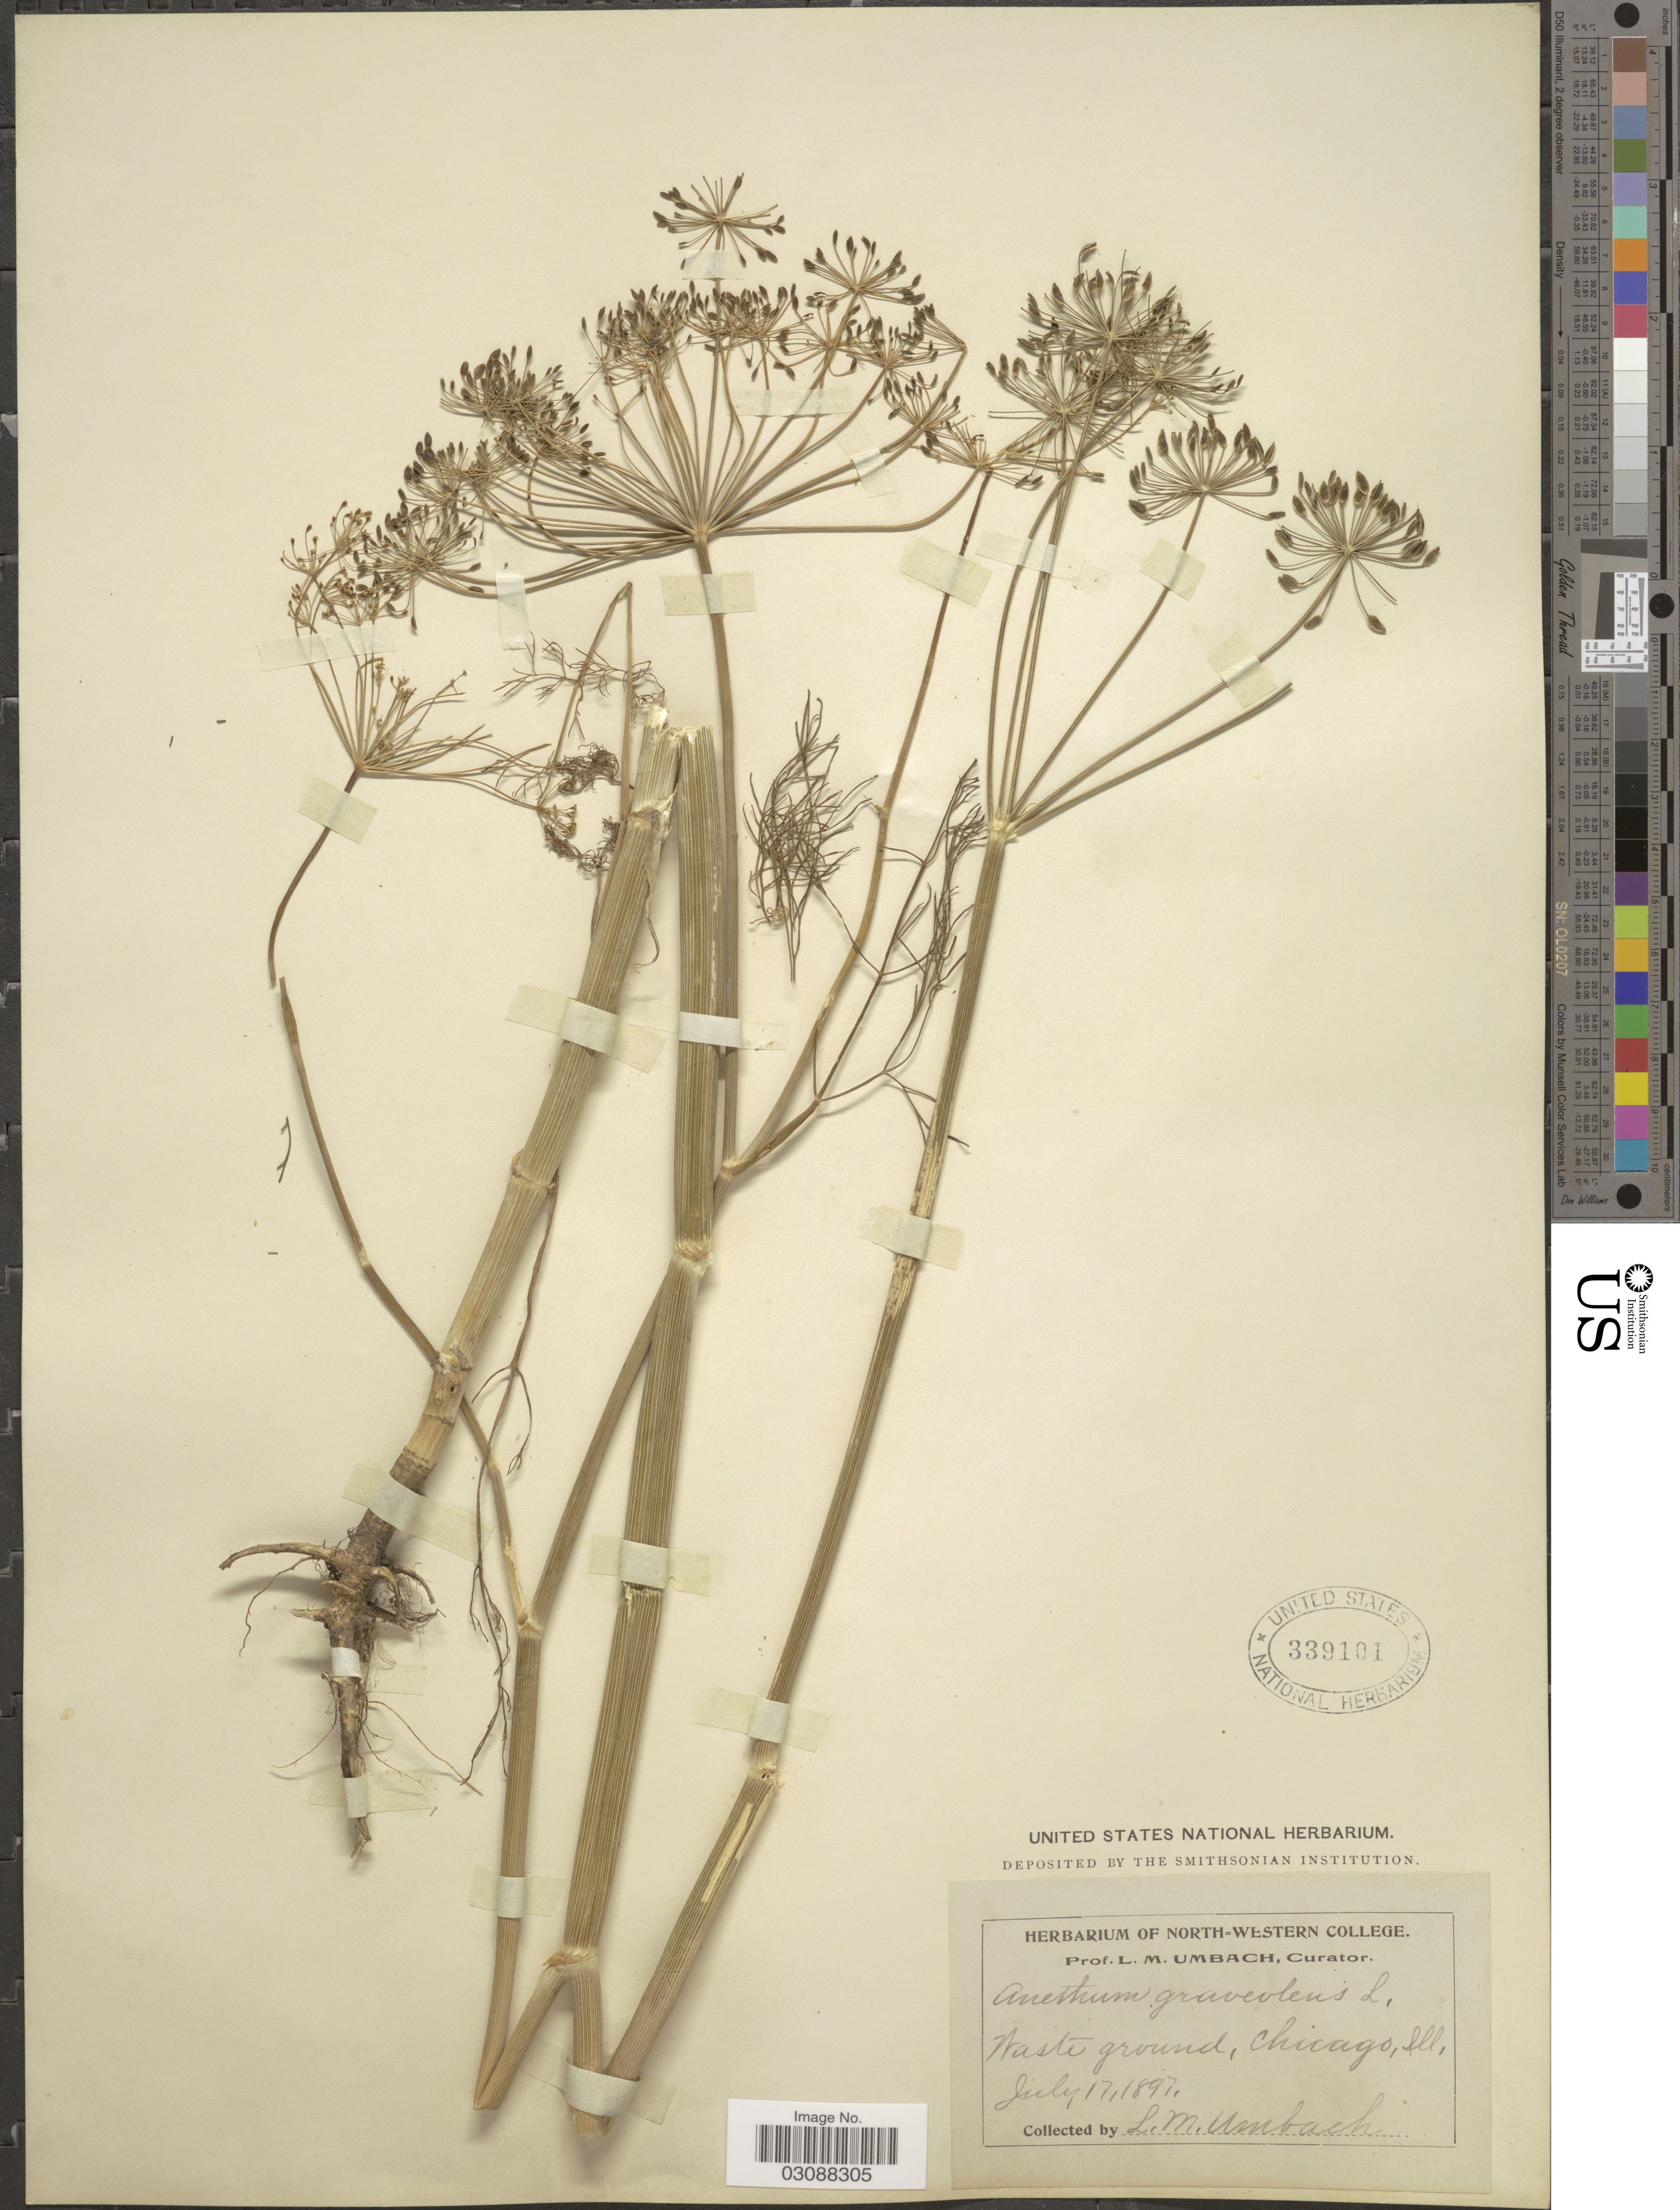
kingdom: Plantae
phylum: Tracheophyta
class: Magnoliopsida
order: Apiales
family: Apiaceae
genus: Anethum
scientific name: Anethum graveolens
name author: L.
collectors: L. M. Umbach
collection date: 1897-07-17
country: United States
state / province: Illinois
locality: Chicago, Ill.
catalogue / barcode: US 339101